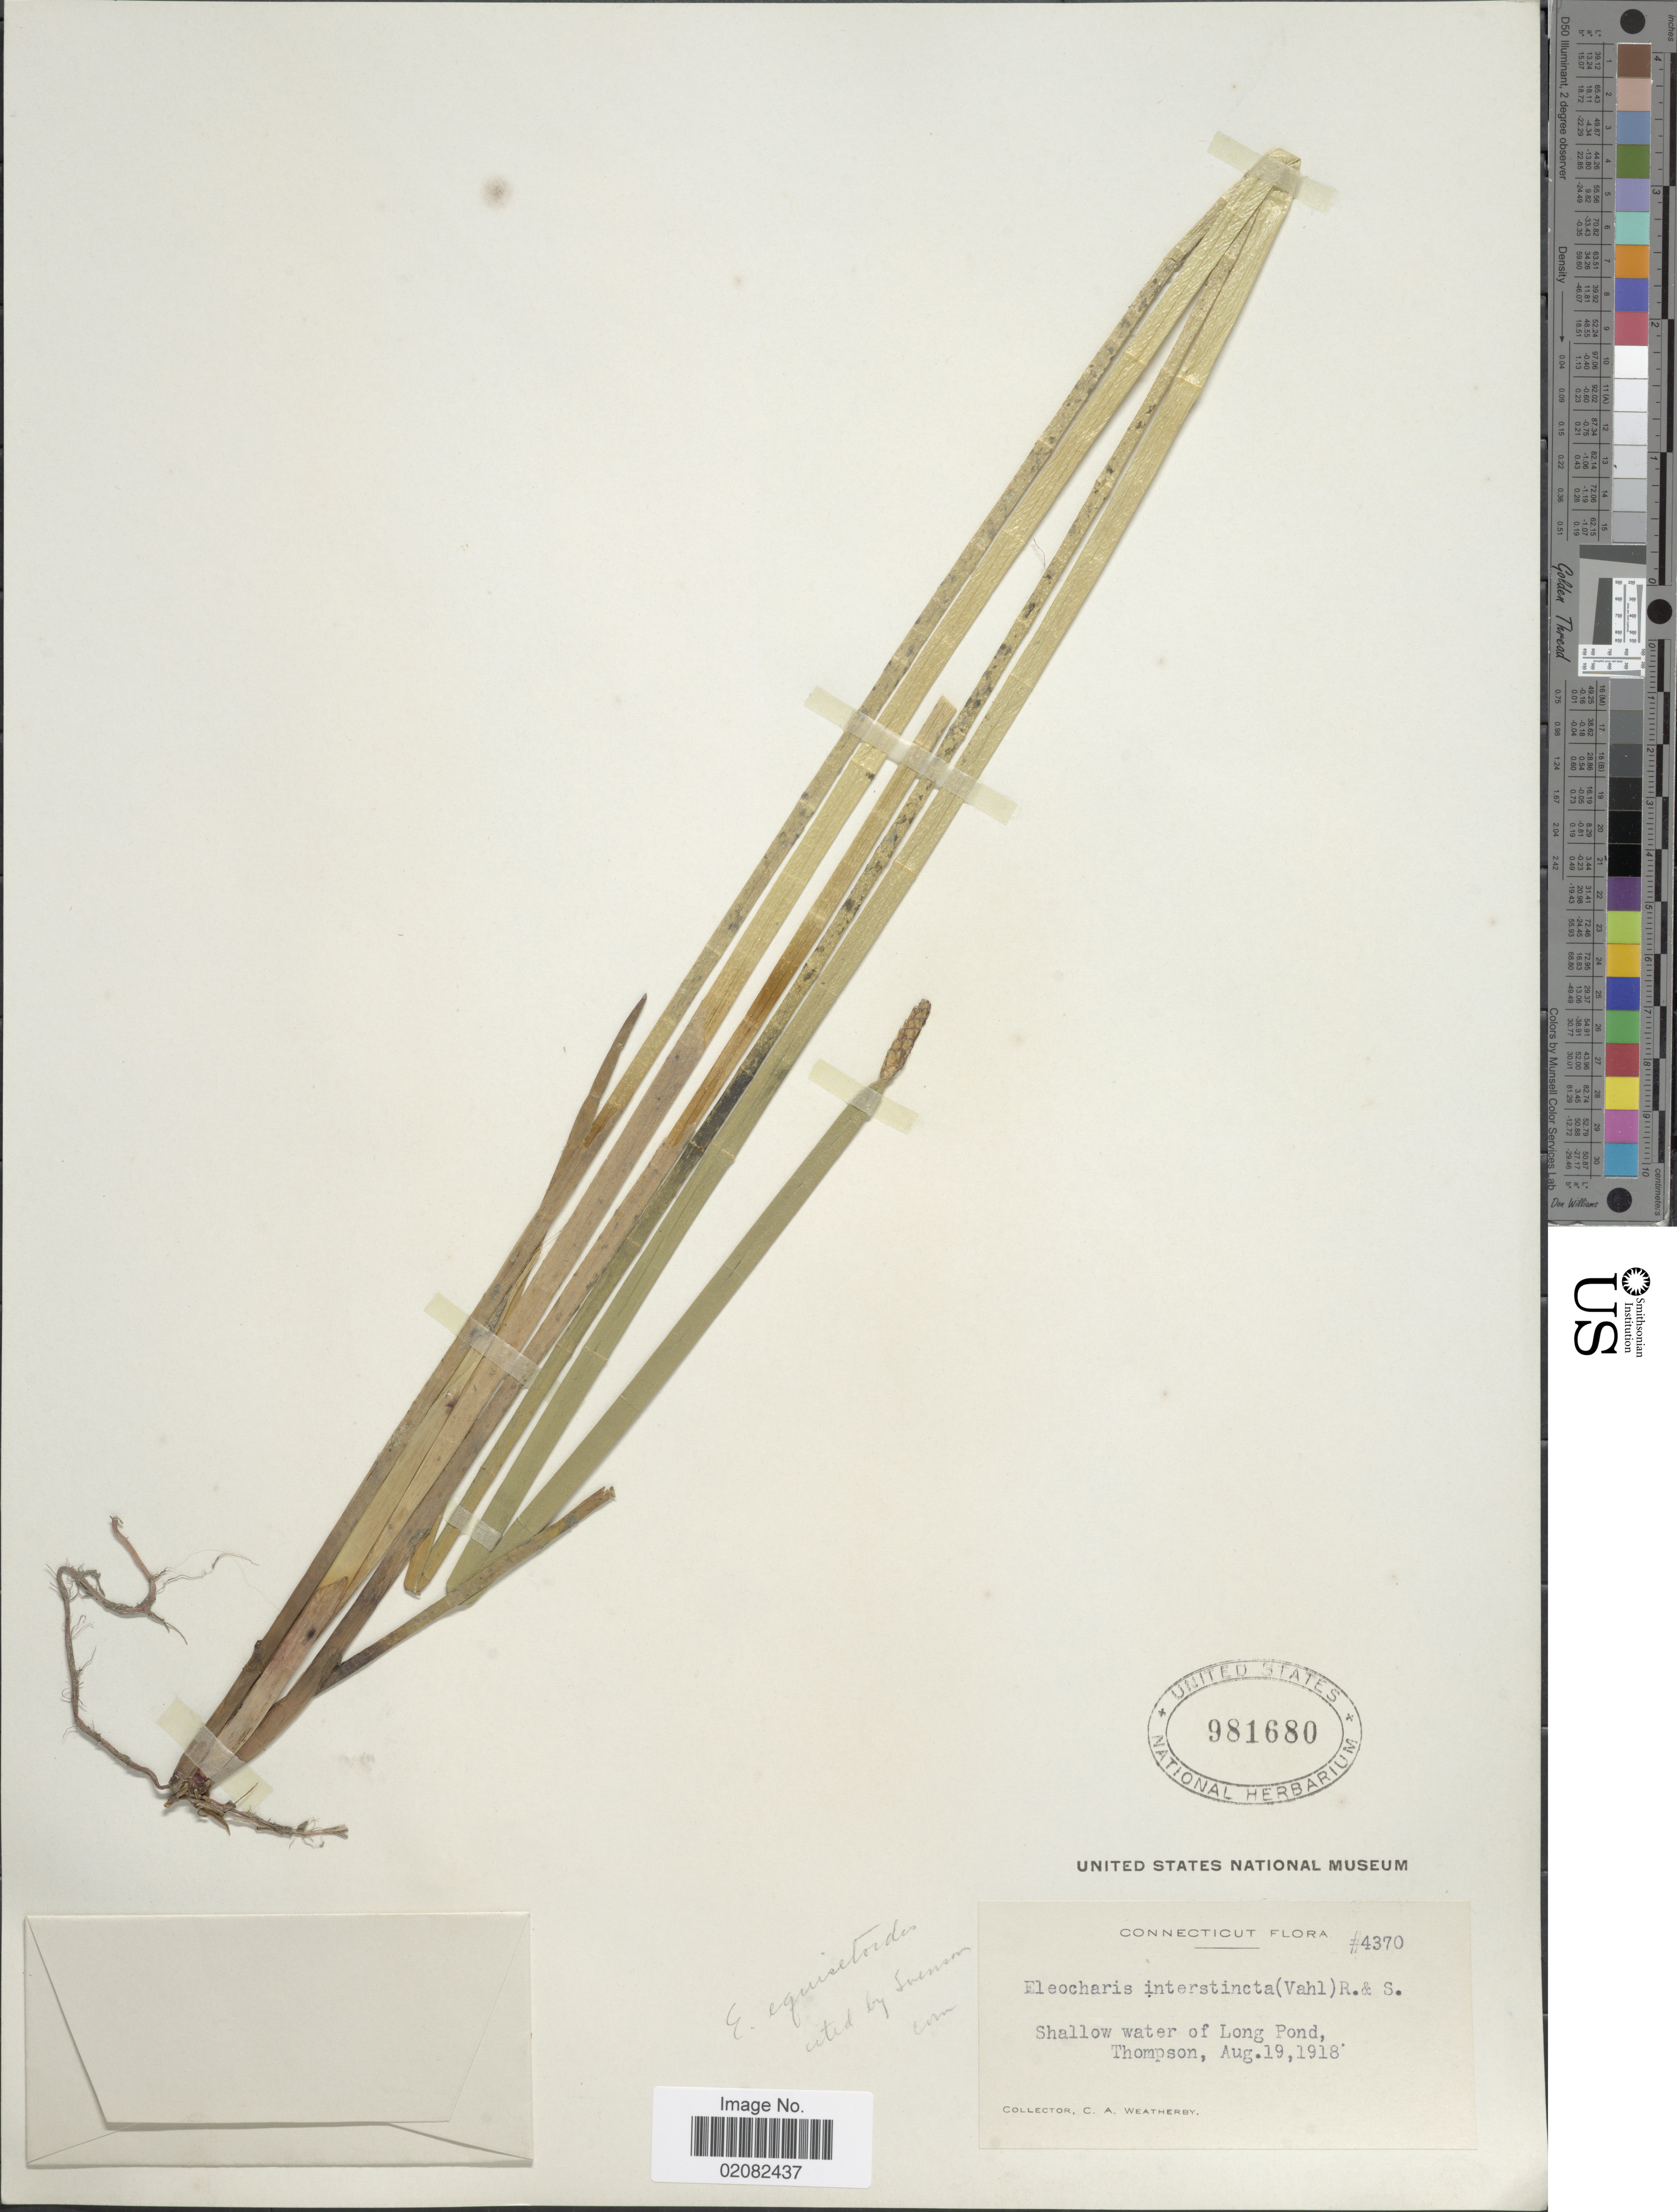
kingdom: Plantae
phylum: Tracheophyta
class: Liliopsida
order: Poales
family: Cyperaceae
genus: Eleocharis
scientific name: Eleocharis equisetoides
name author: (Elliott) Torr.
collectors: C. A. Weatherby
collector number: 4370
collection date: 1918-08-19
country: United States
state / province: Connecticut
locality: Shallow water of Long Pond, Thompson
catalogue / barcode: US 981680